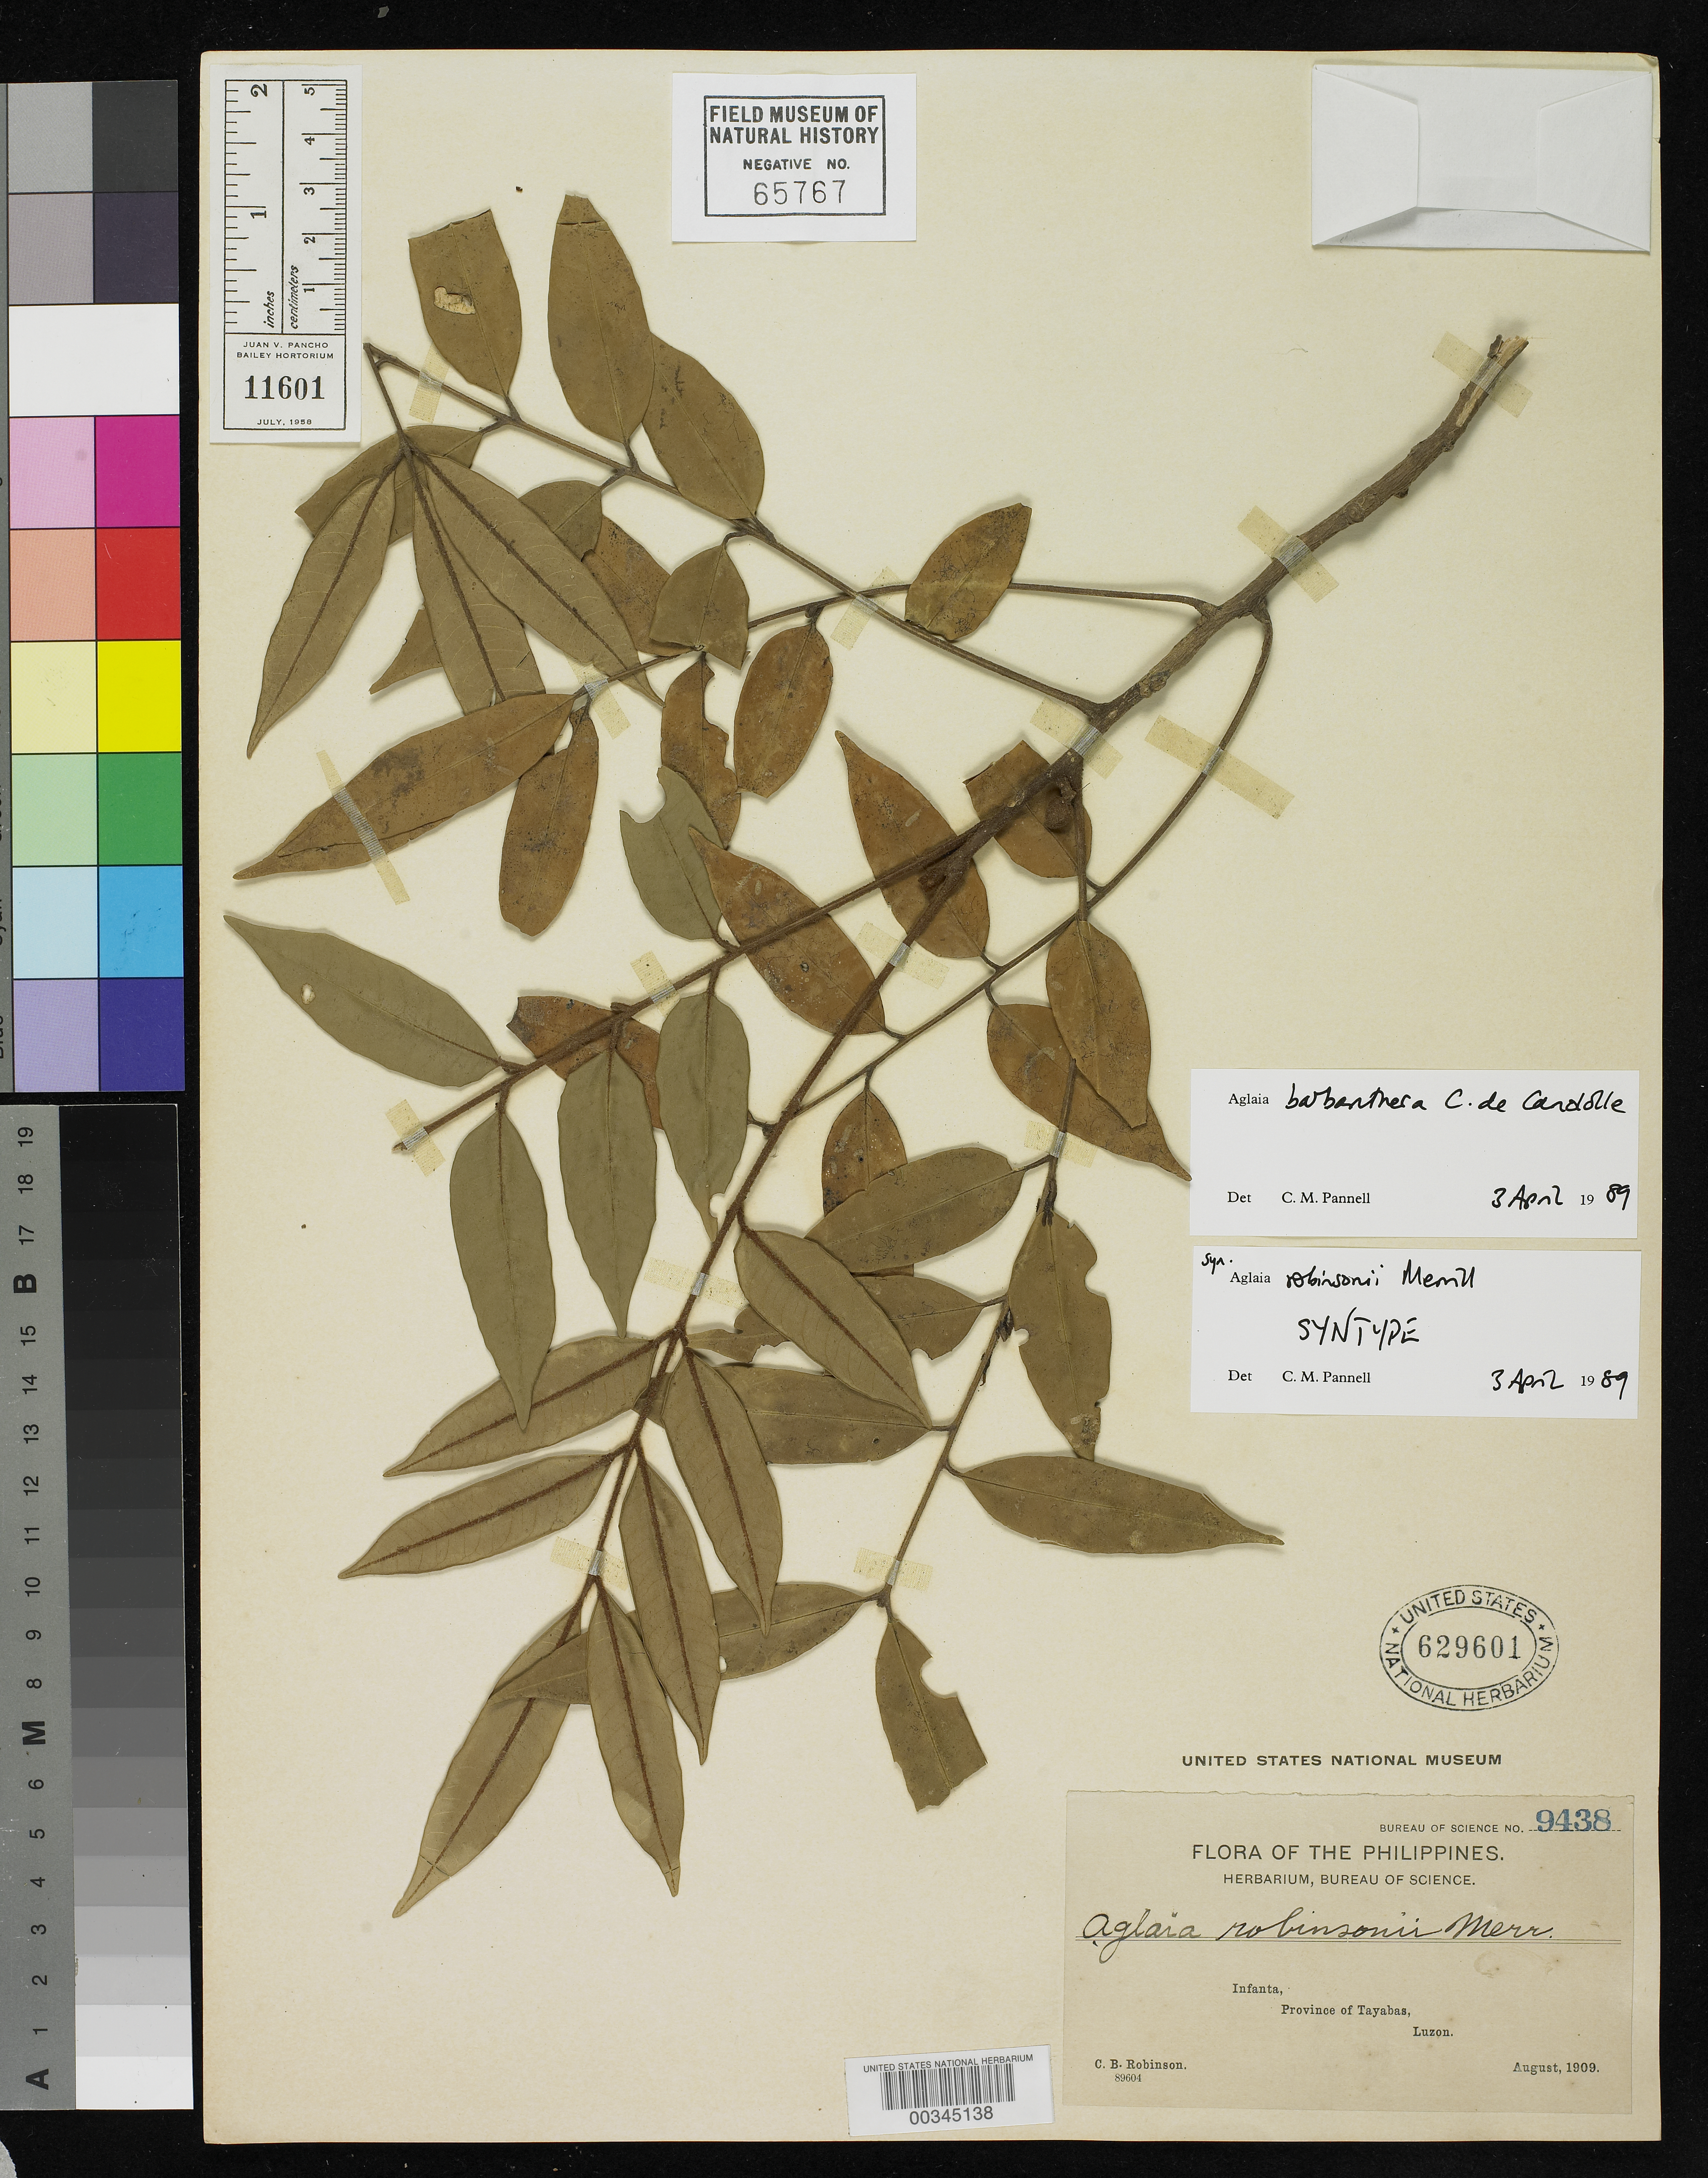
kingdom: Plantae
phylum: Tracheophyta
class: Magnoliopsida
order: Sapindales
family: Meliaceae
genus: Aglaia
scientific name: Aglaia robinsonii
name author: Merr.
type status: Paratype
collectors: C. Robinson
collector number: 9438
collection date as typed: Aug 1909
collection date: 1909-08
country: Philippines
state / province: Calabarzon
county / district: Quezon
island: Luzon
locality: Infanta.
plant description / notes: Annotated by Pannell (1989) as "SYNTYPE" but specimen is paratype of Aglaia robinsonii Merr. (Ramos & Edano Bur. Sci. 26562 is explicitly cited as "type" in protologue).; Annotated by Pannell (1989) as Aglaia barbanthera C. DC. but not cited under that species in revision by Pannell (Taxon. Monogr. Genus Aglaia, 1992) and A. barbanthera restricted to New Guinea.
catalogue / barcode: US 629601